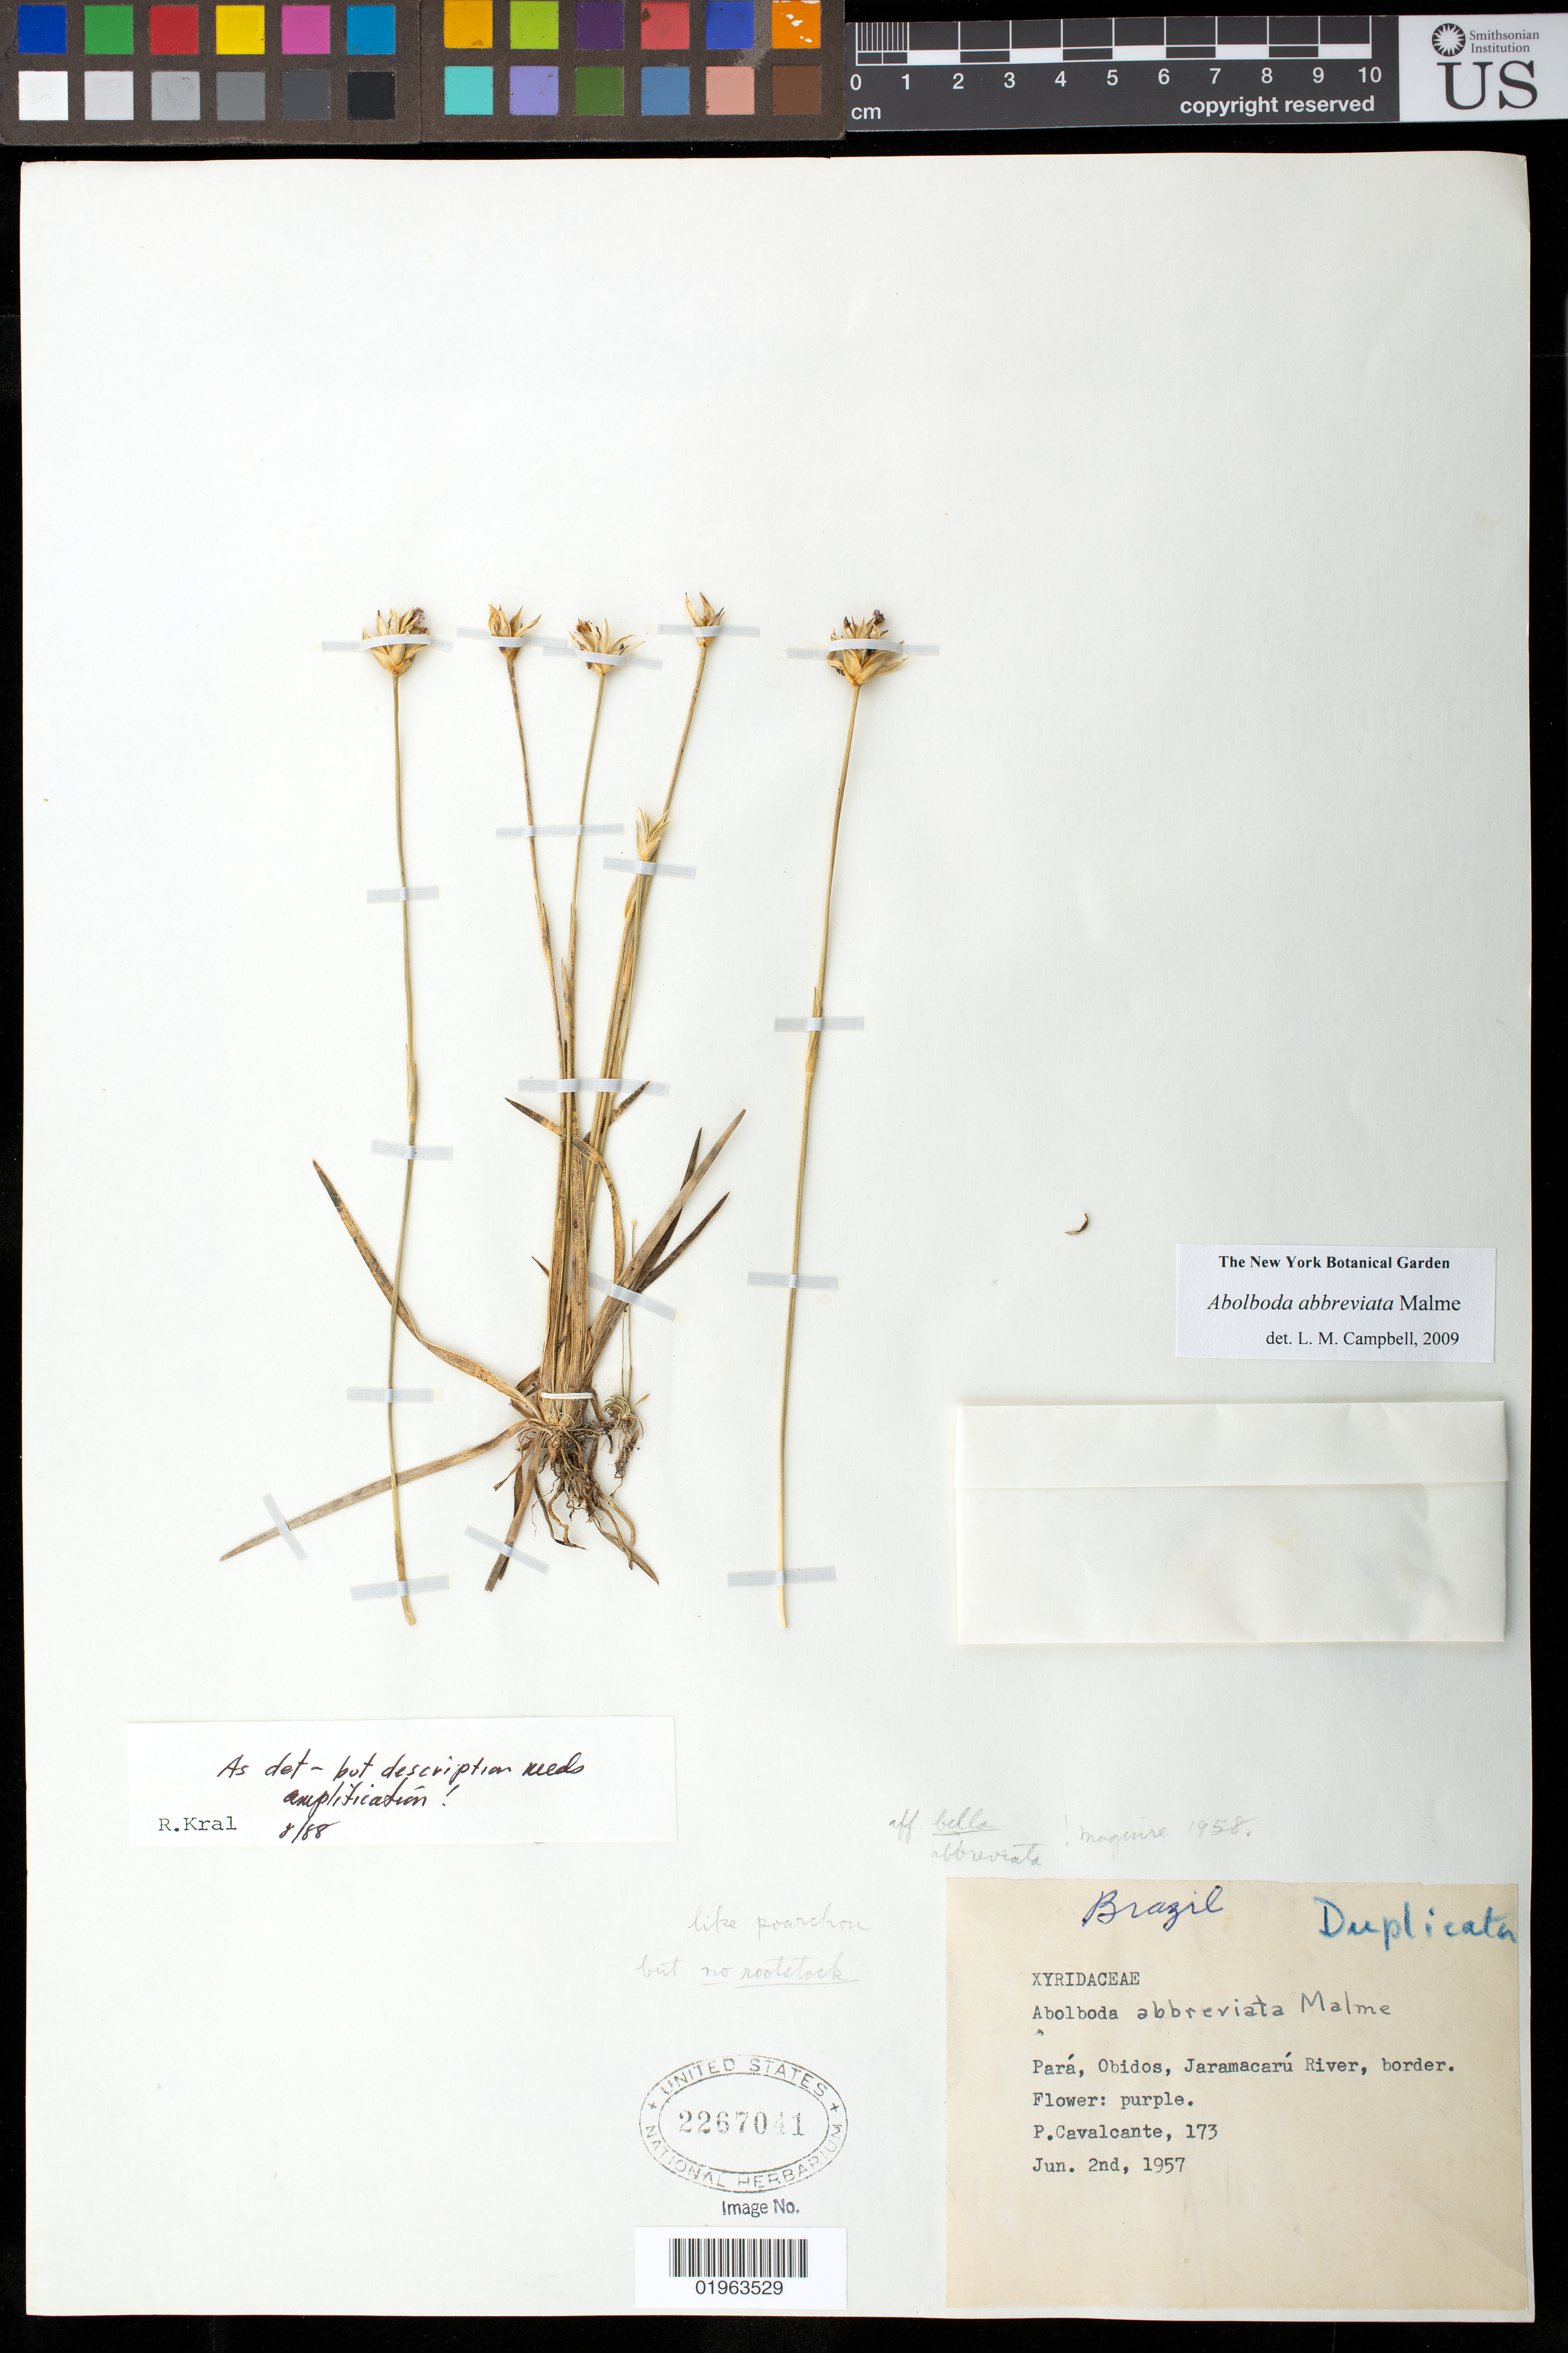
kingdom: Plantae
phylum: Tracheophyta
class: Liliopsida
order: Poales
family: Xyridaceae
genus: Abolboda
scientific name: Abolboda abbreviata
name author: Malme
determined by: Campbell, L. M.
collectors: P. B. Cavalcante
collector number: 173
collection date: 1957-06-02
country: Brazil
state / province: Pará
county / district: Óbidos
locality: River Jaramacarú, border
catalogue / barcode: US 2267041